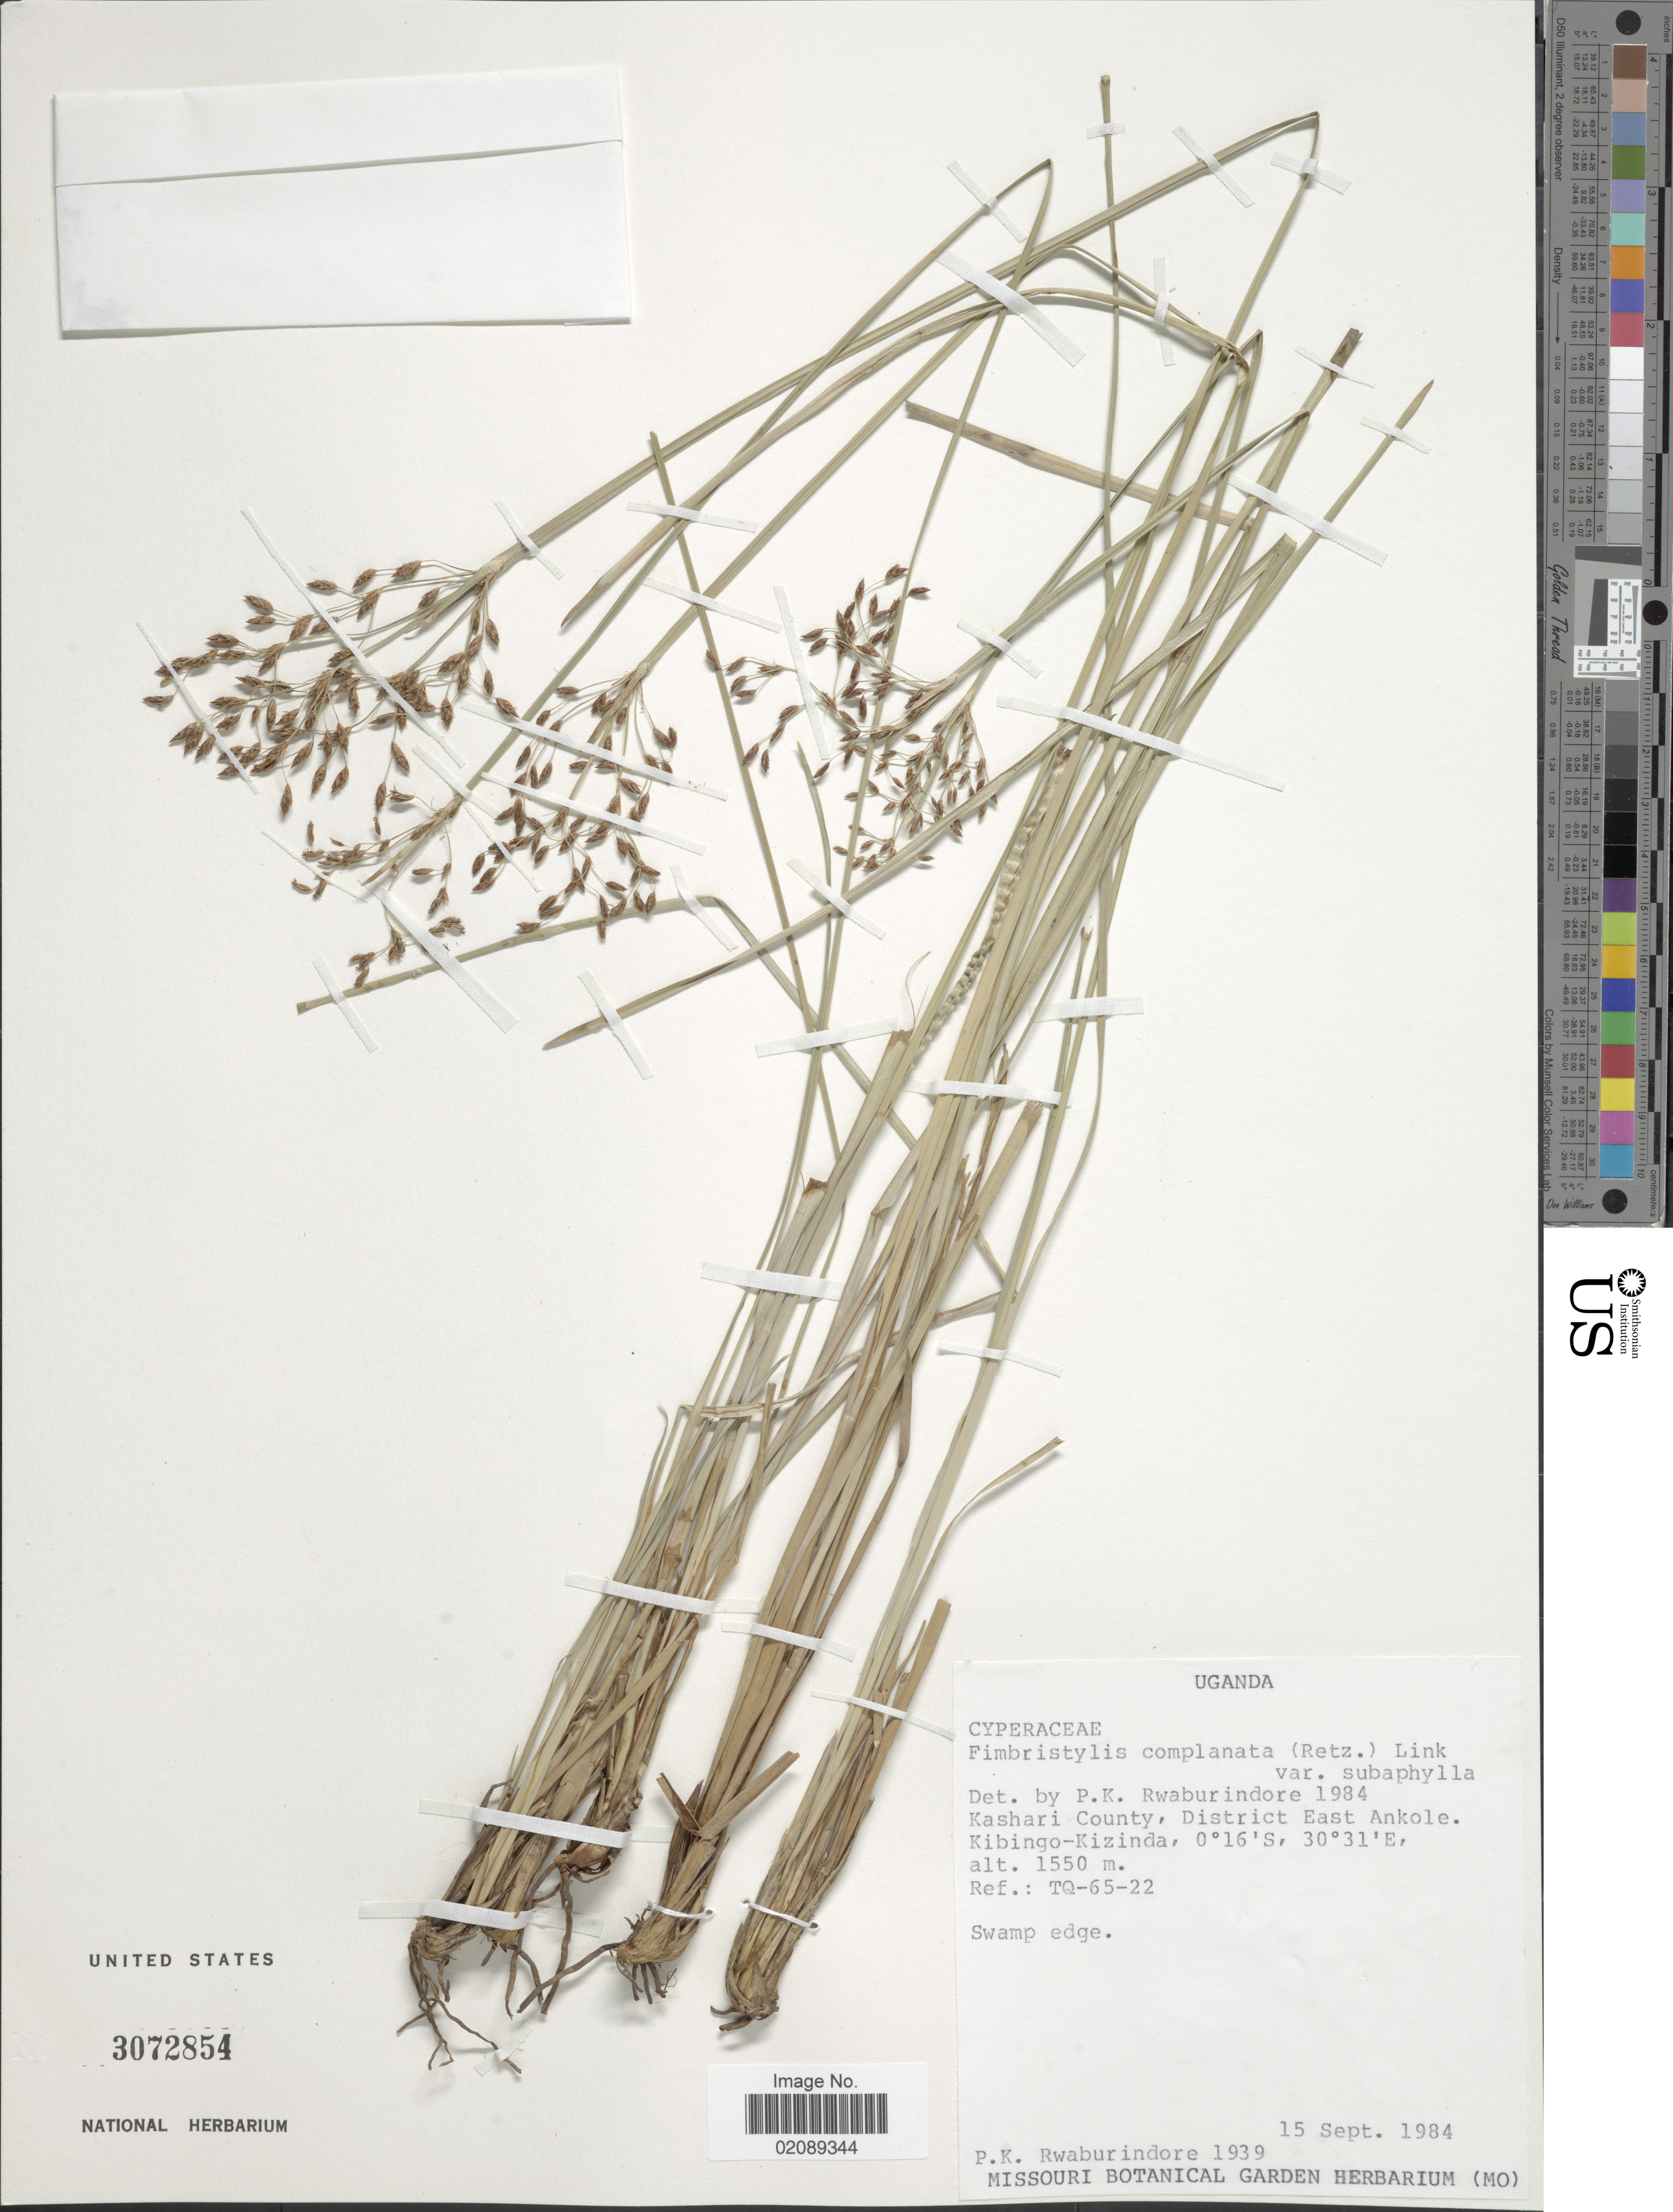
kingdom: Plantae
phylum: Tracheophyta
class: Liliopsida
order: Poales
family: Cyperaceae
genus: Fimbristylis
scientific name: Fimbristylis complanata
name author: (Retz.) Link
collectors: P. Rwaburindore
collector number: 1939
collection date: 1984-09-15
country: Uganda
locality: Kashari County, District East Ankole. Kibingo-Kizinda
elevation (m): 1550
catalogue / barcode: US 3072854